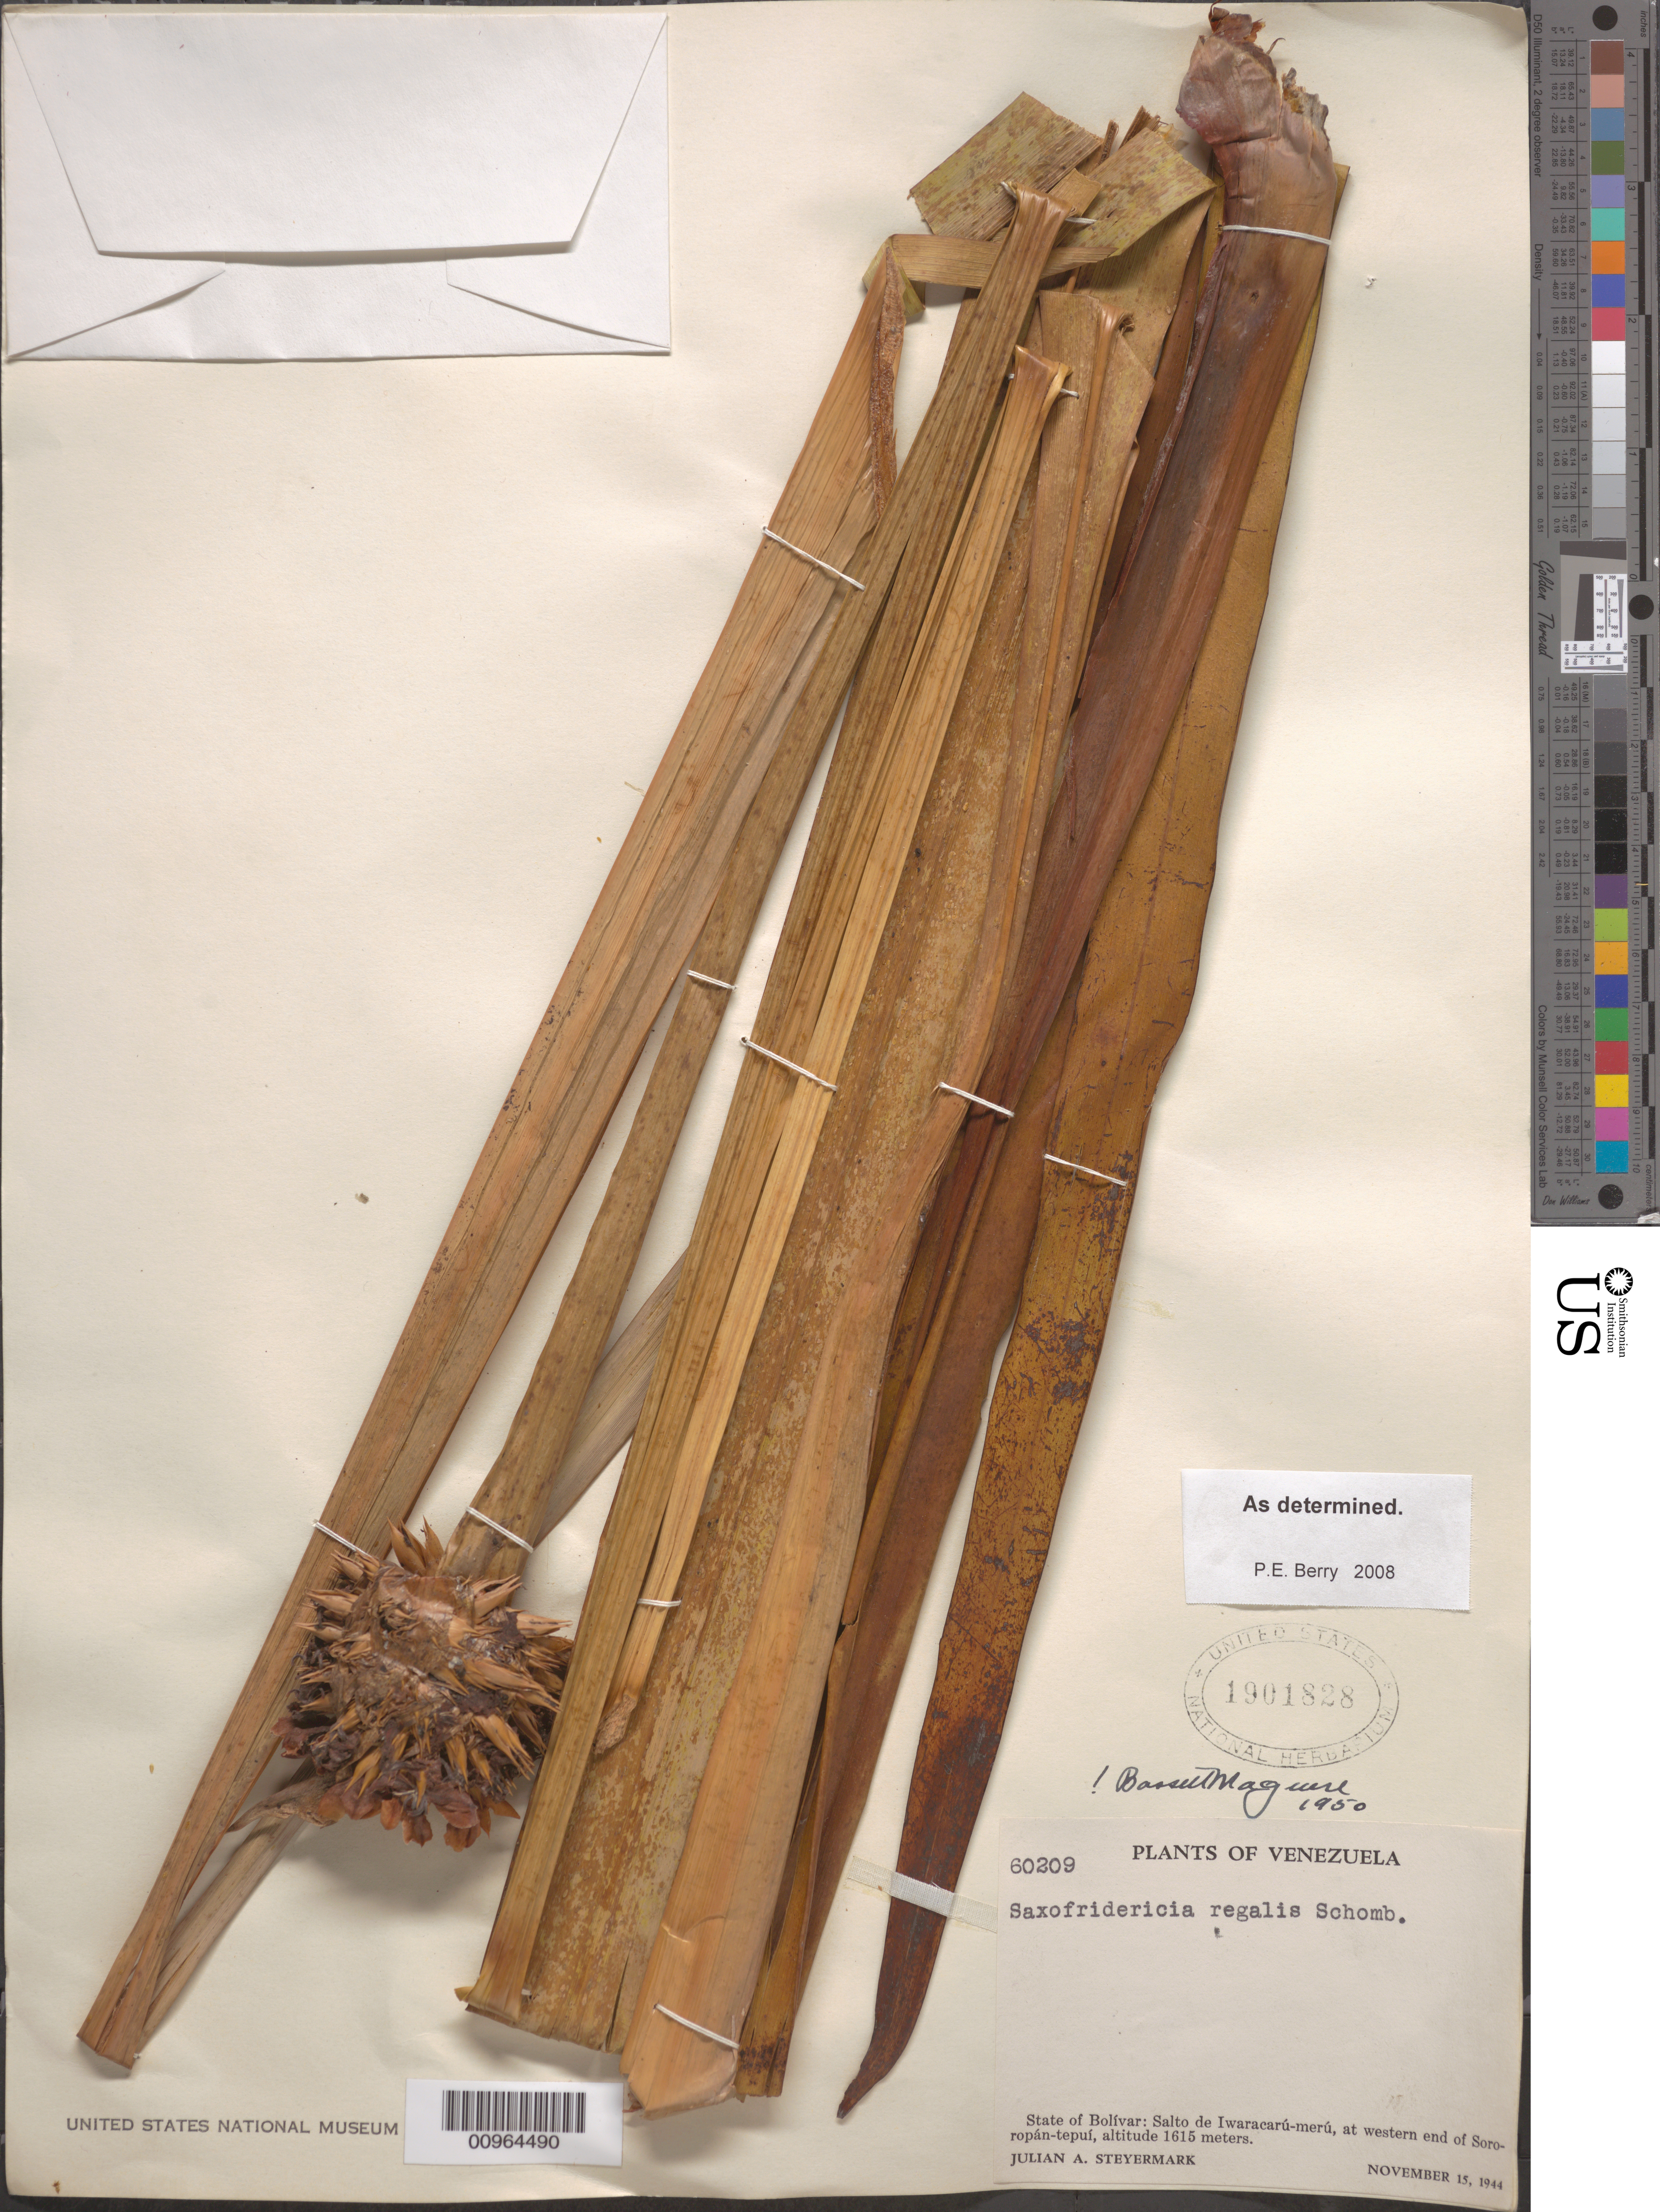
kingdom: Plantae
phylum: Tracheophyta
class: Liliopsida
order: Poales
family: Rapateaceae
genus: Saxofridericia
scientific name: Saxofridericia regalis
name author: R.H. Schomb.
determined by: Berry, P. E., (WIS), University of Wisconsin - Madison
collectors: J. Steyermark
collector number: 60209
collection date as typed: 15-Nov-44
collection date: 1944-11-15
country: Venezuela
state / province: Bolívar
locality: Salto de Iwaracarú-merú, W end of Sororopán-tepuí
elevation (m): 1615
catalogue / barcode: US 1901828